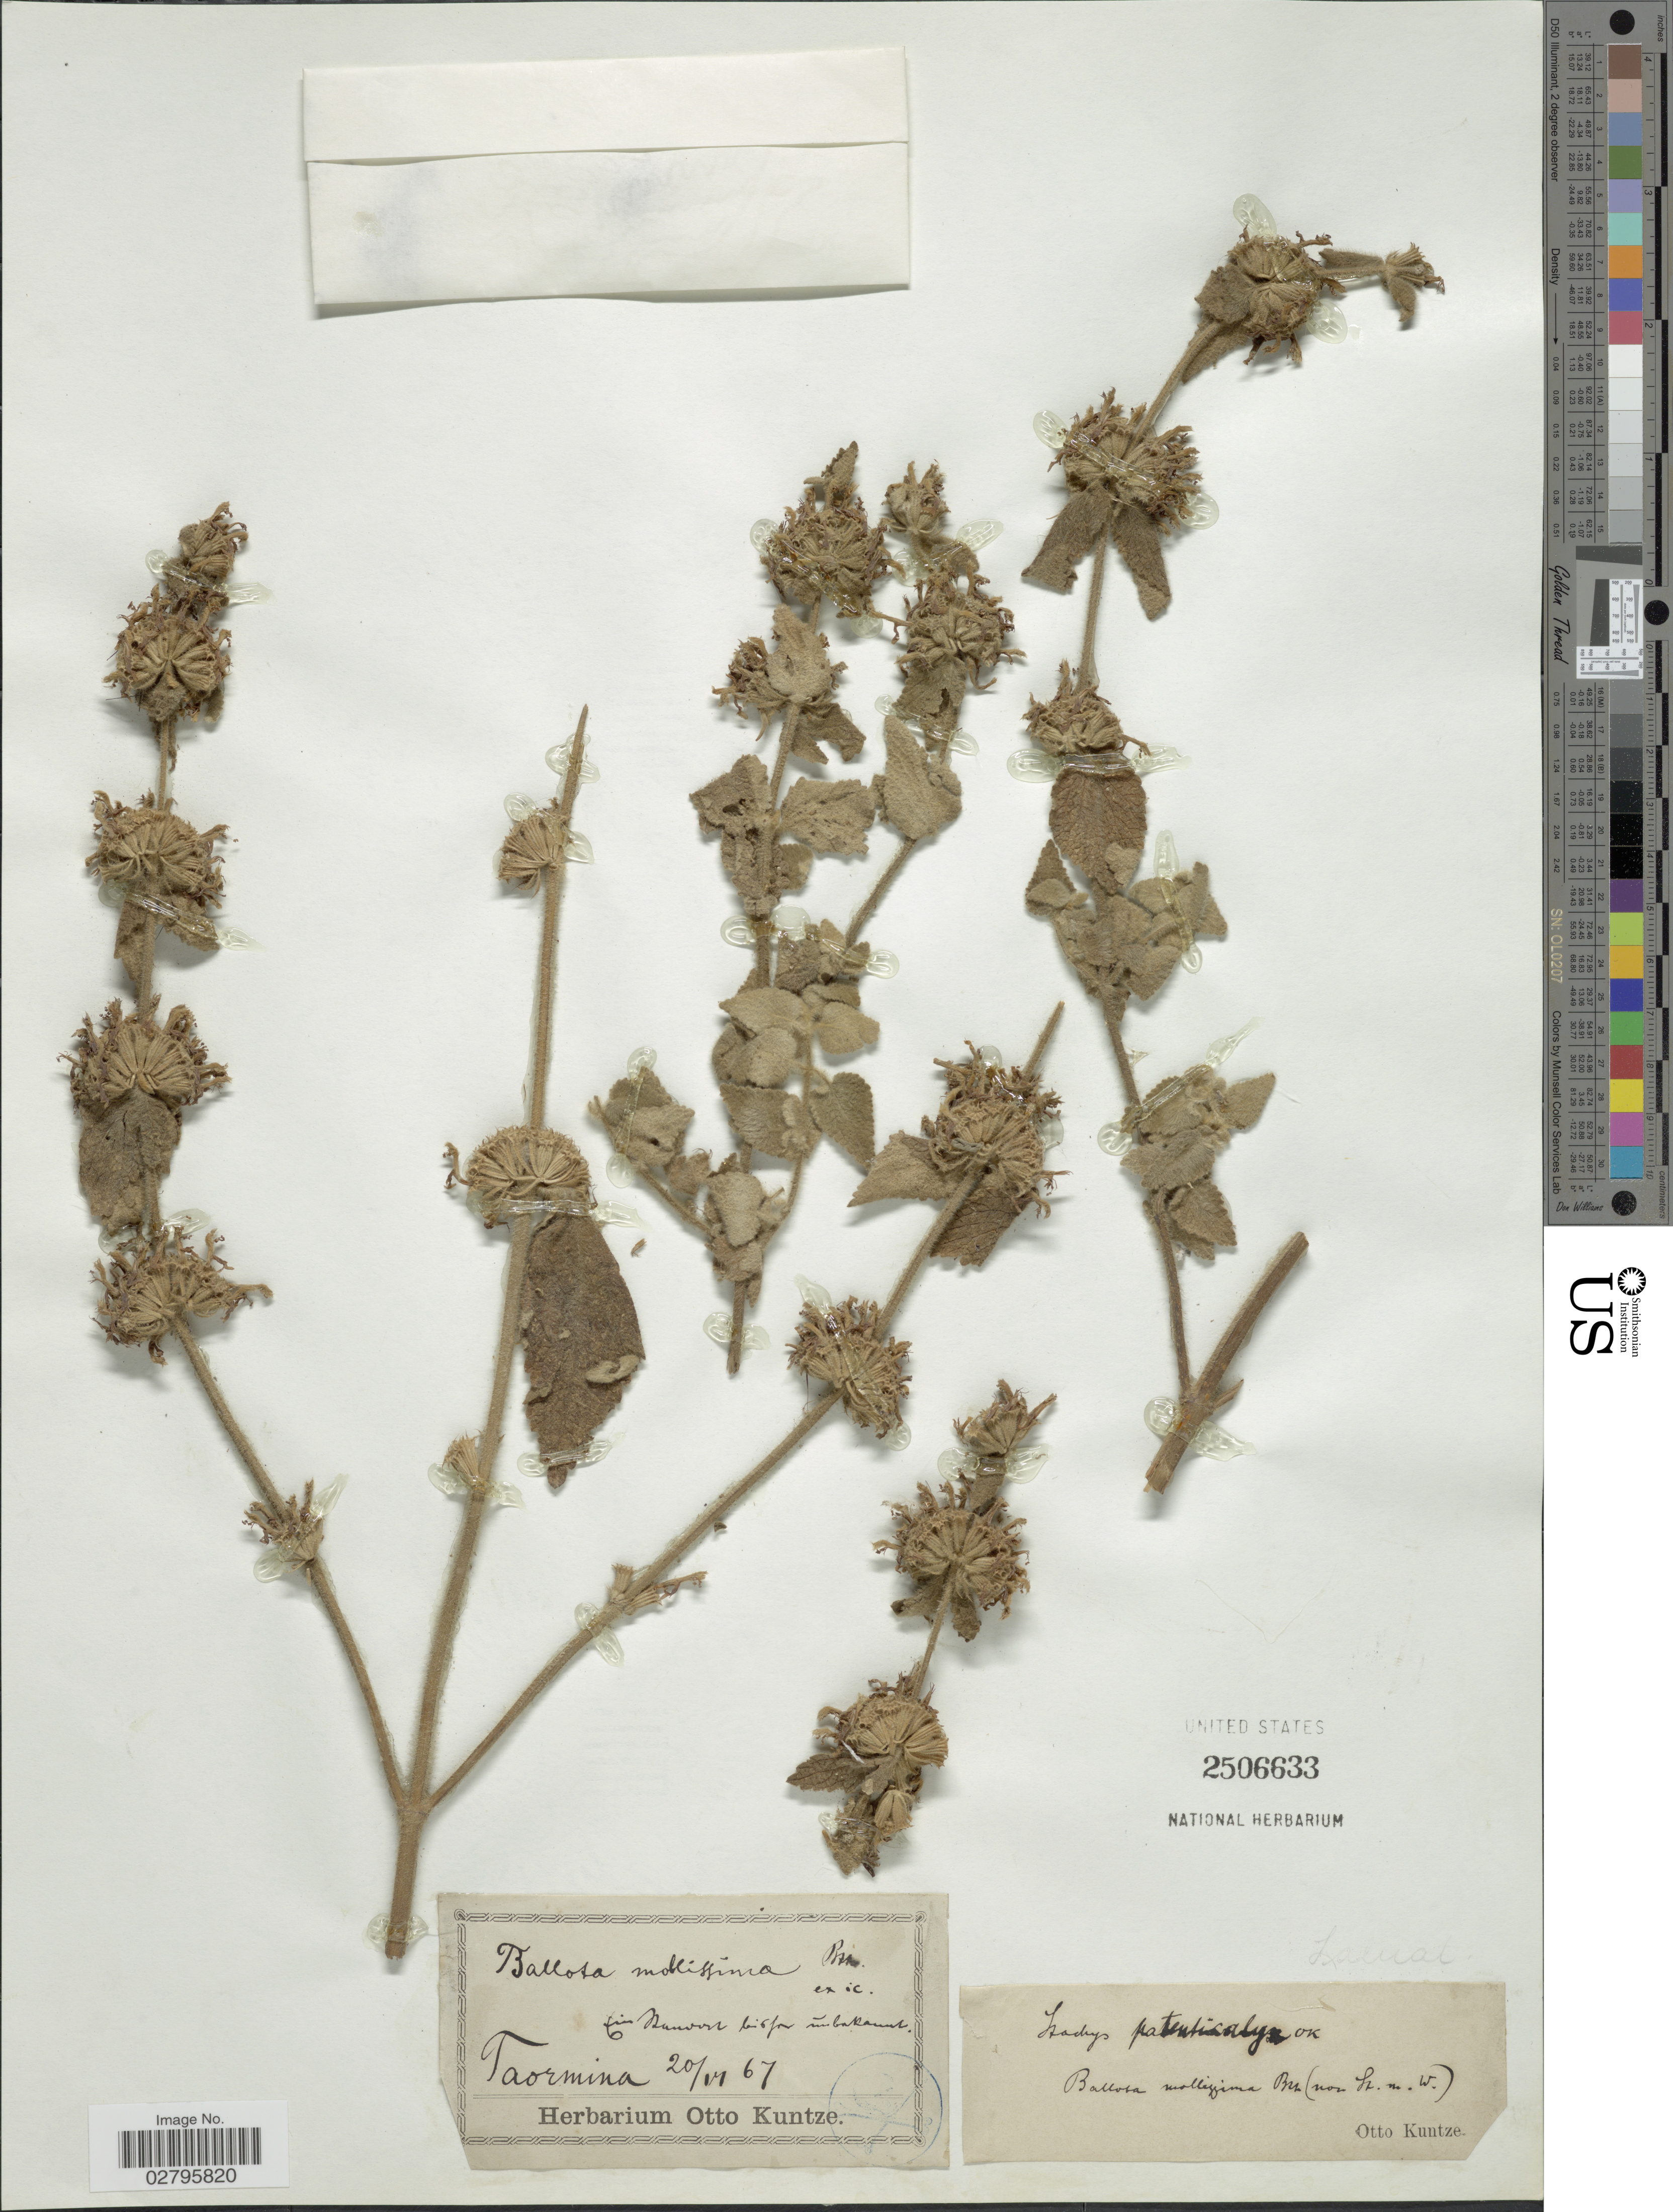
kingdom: Plantae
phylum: Tracheophyta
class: Magnoliopsida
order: Lamiales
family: Lamiaceae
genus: Ballota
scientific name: Ballota hirsuta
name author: Benth.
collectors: C.E.O. Kuntze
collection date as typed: Transcribed d/m/y: 20/11/67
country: Italy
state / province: Siciliana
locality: Taormina.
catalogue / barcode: US 2506633